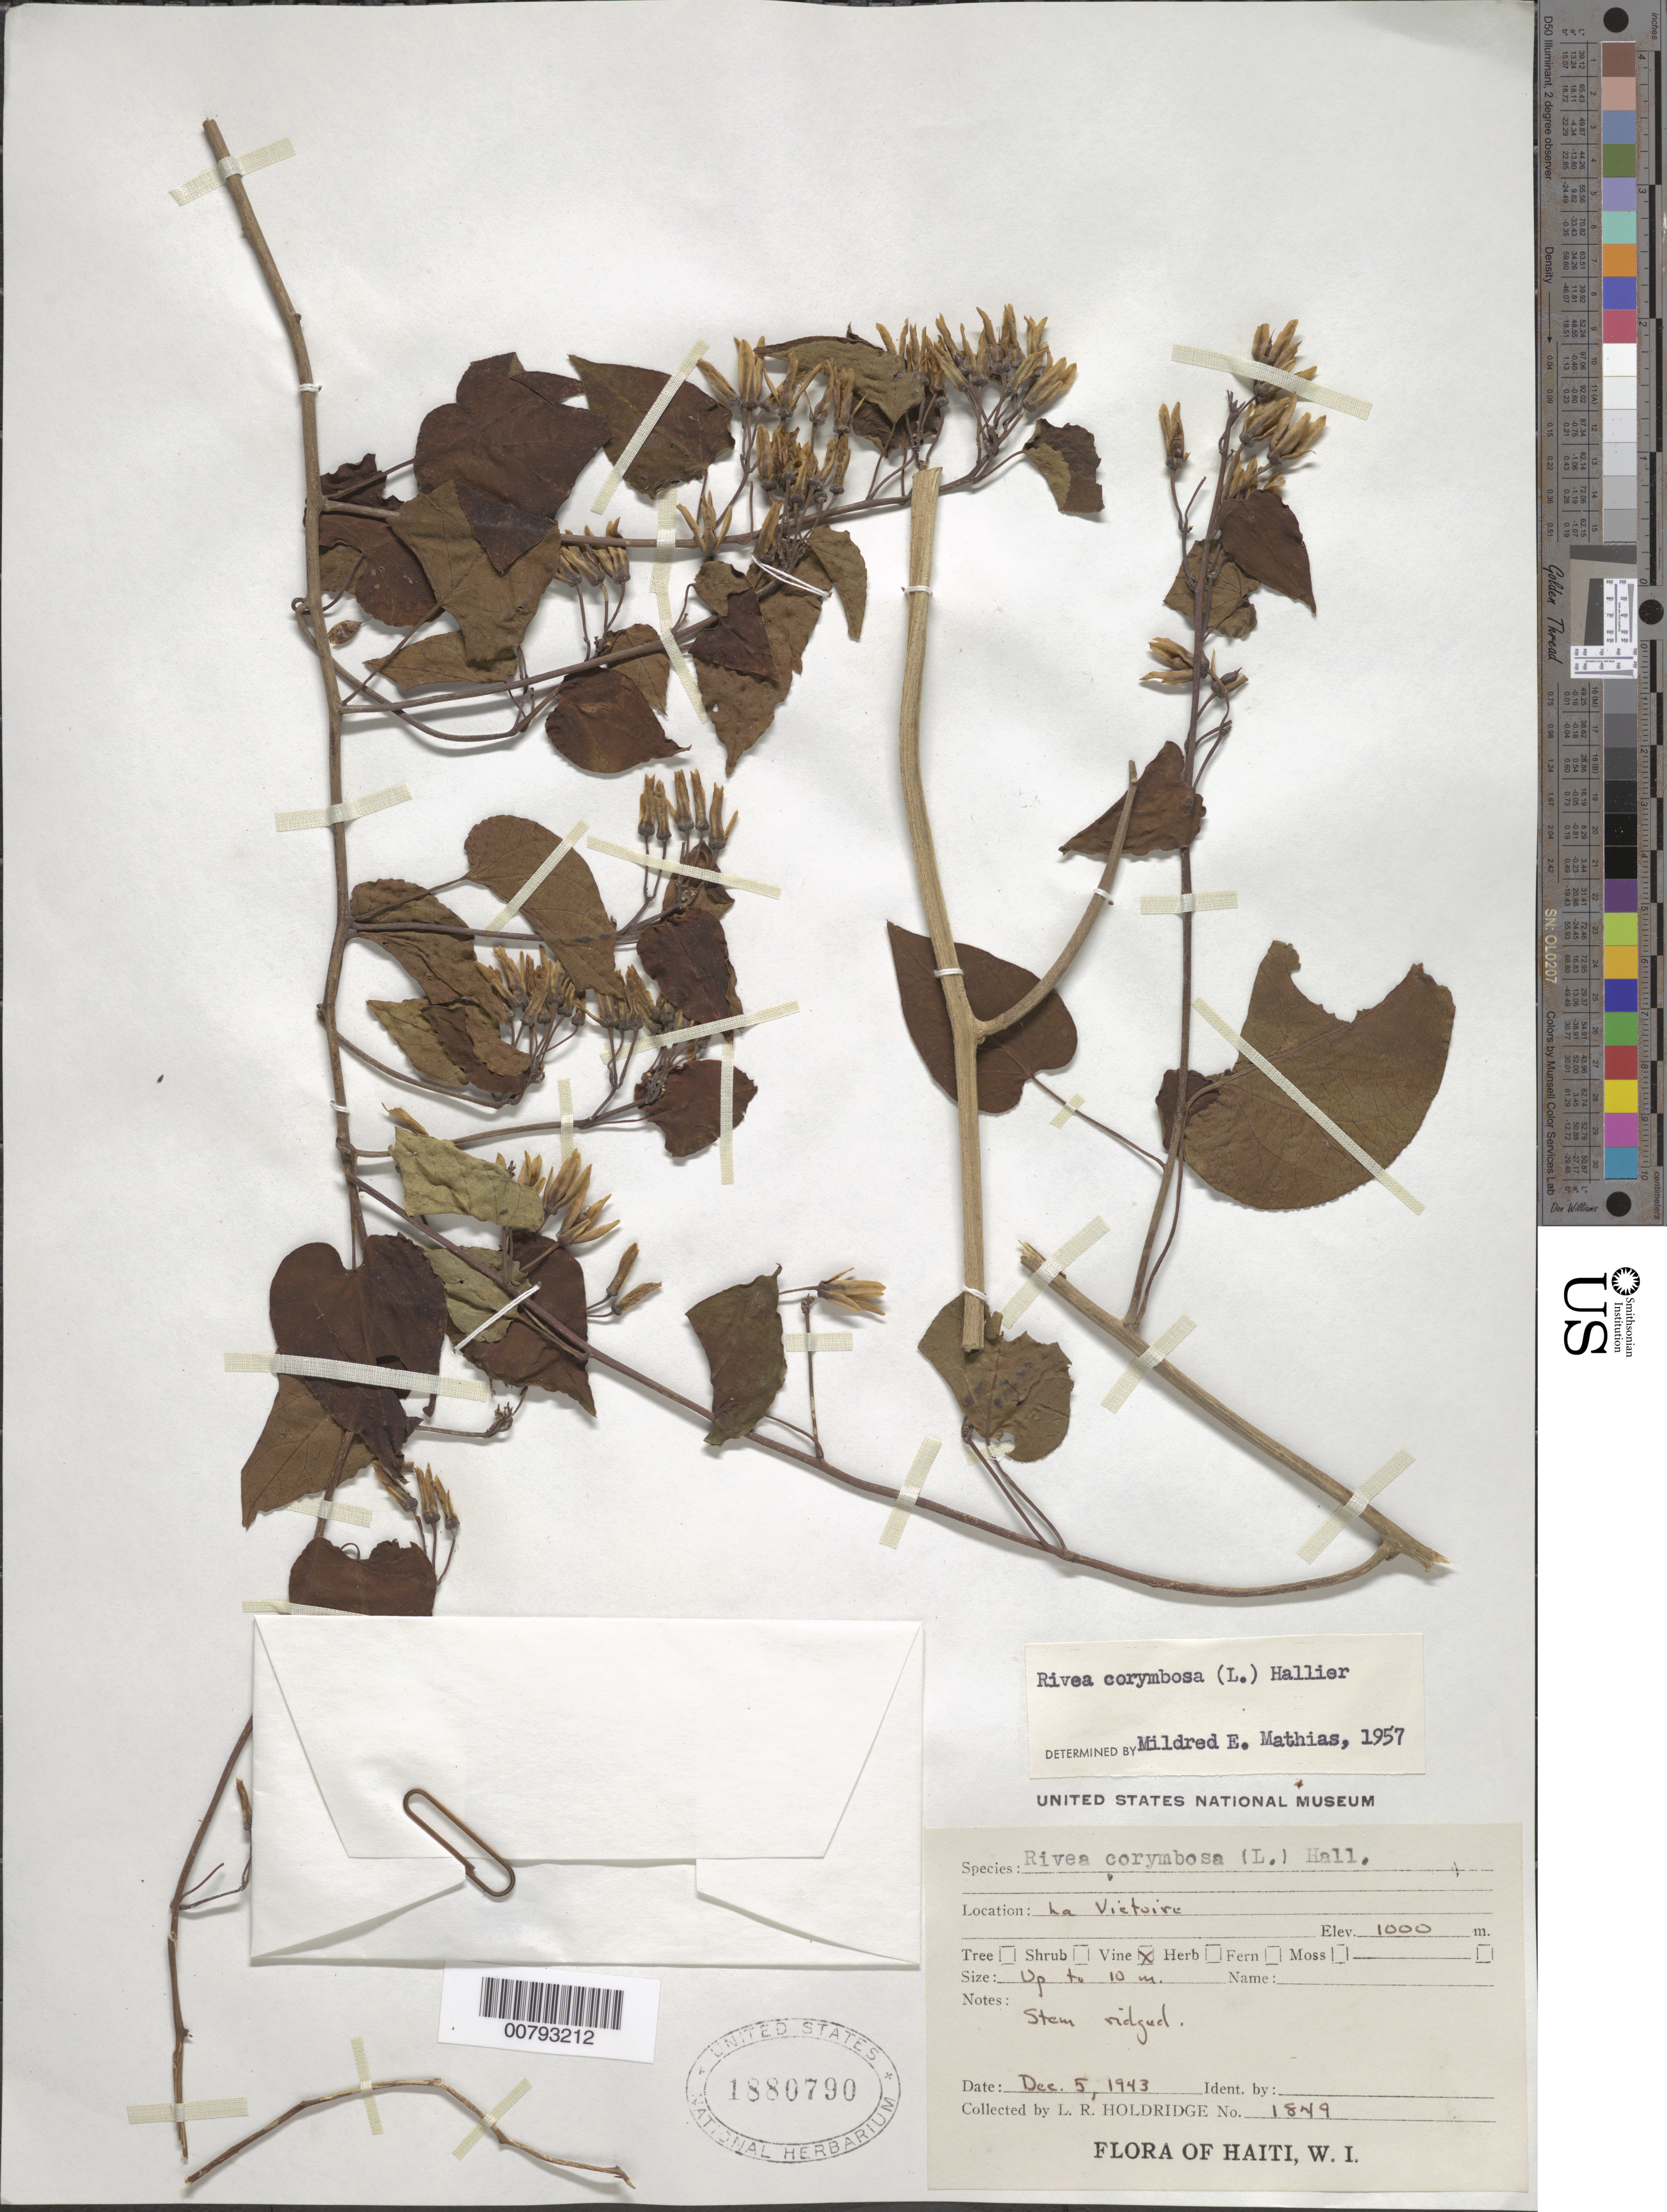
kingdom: Plantae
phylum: Tracheophyta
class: Magnoliopsida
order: Solanales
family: Convolvulaceae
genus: Turbina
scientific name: Turbina corymbosa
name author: (L.) Raf.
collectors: L. Holdridge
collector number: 1849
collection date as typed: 05 Dec 1943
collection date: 1943-12-05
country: Haiti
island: Hispaniola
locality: La Victoire.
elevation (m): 1000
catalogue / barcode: US 1880790